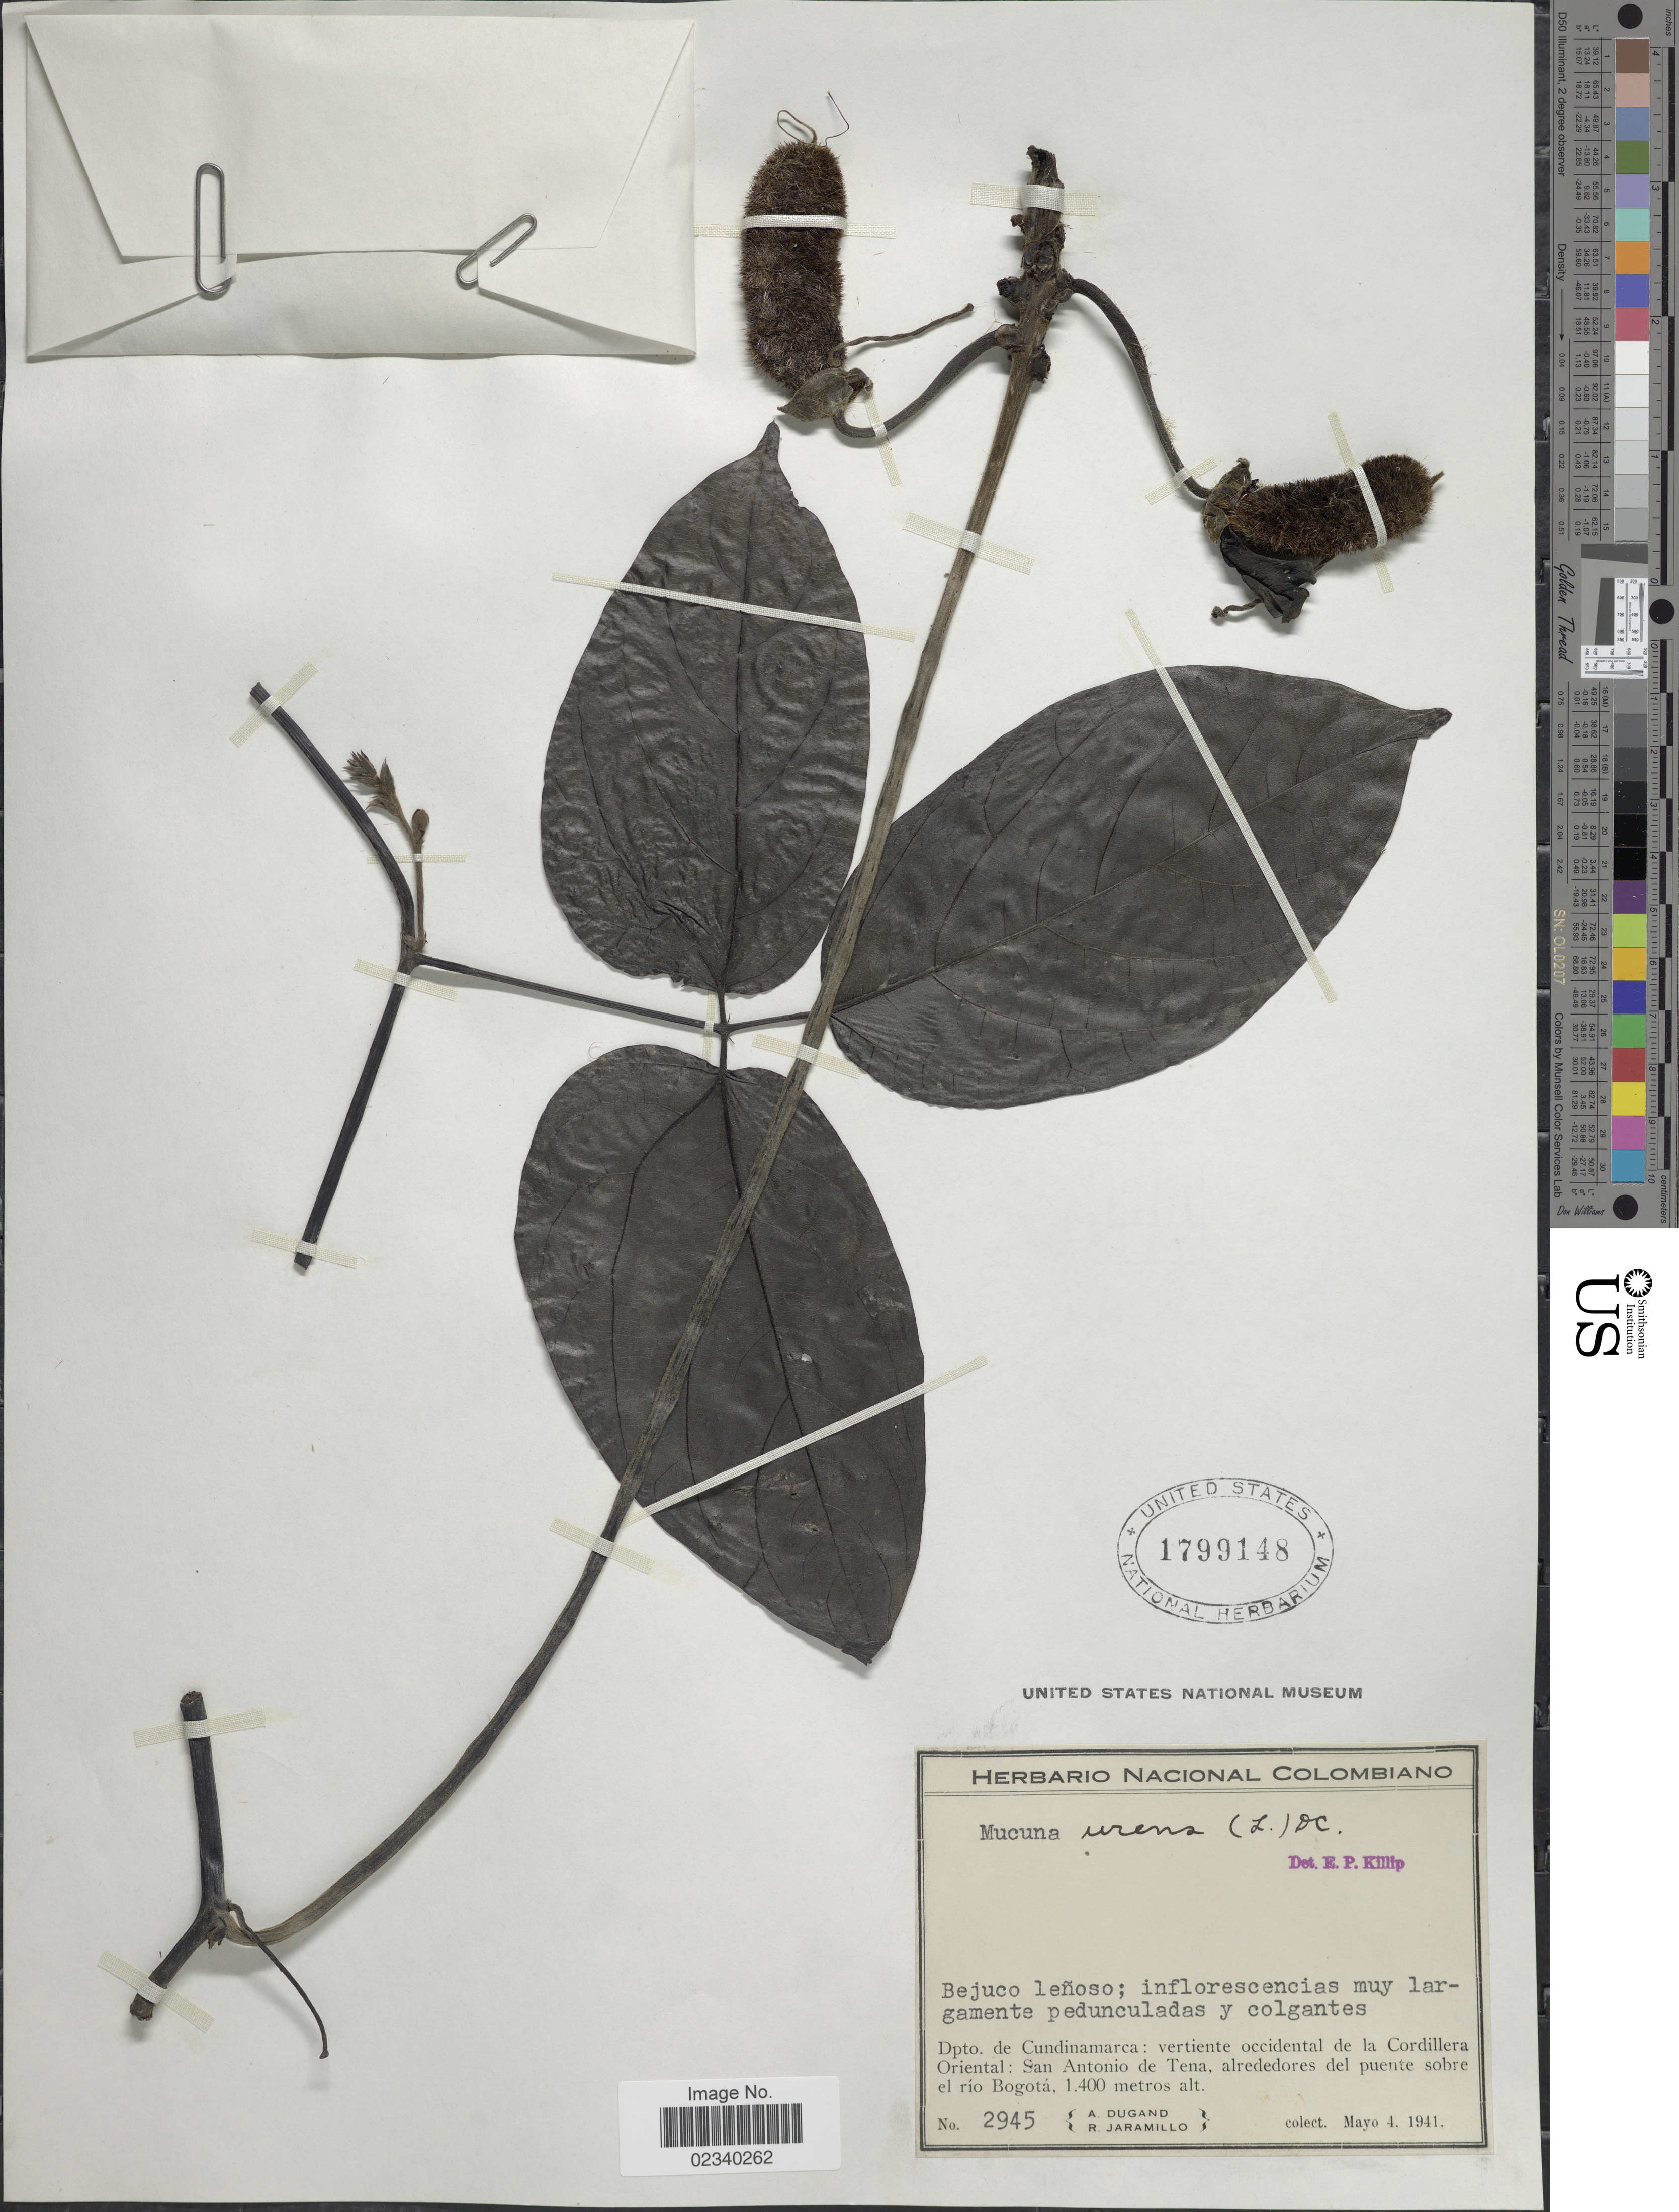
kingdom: Plantae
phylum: Tracheophyta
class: Magnoliopsida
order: Fabales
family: Fabaceae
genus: Mucuna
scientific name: Mucuna mutisiana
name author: (Kunth) DC.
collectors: A. Dugand & R. Jaramillo M.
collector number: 2945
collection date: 1941-05-04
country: Colombia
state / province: Cundinamarca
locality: Dpto. de Cundinamarca: vertiente occidental de la Cordillera Oriental: San Antonio de Tena, alrededores del puente sobre el rio Bogota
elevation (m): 1400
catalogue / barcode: US 1799148